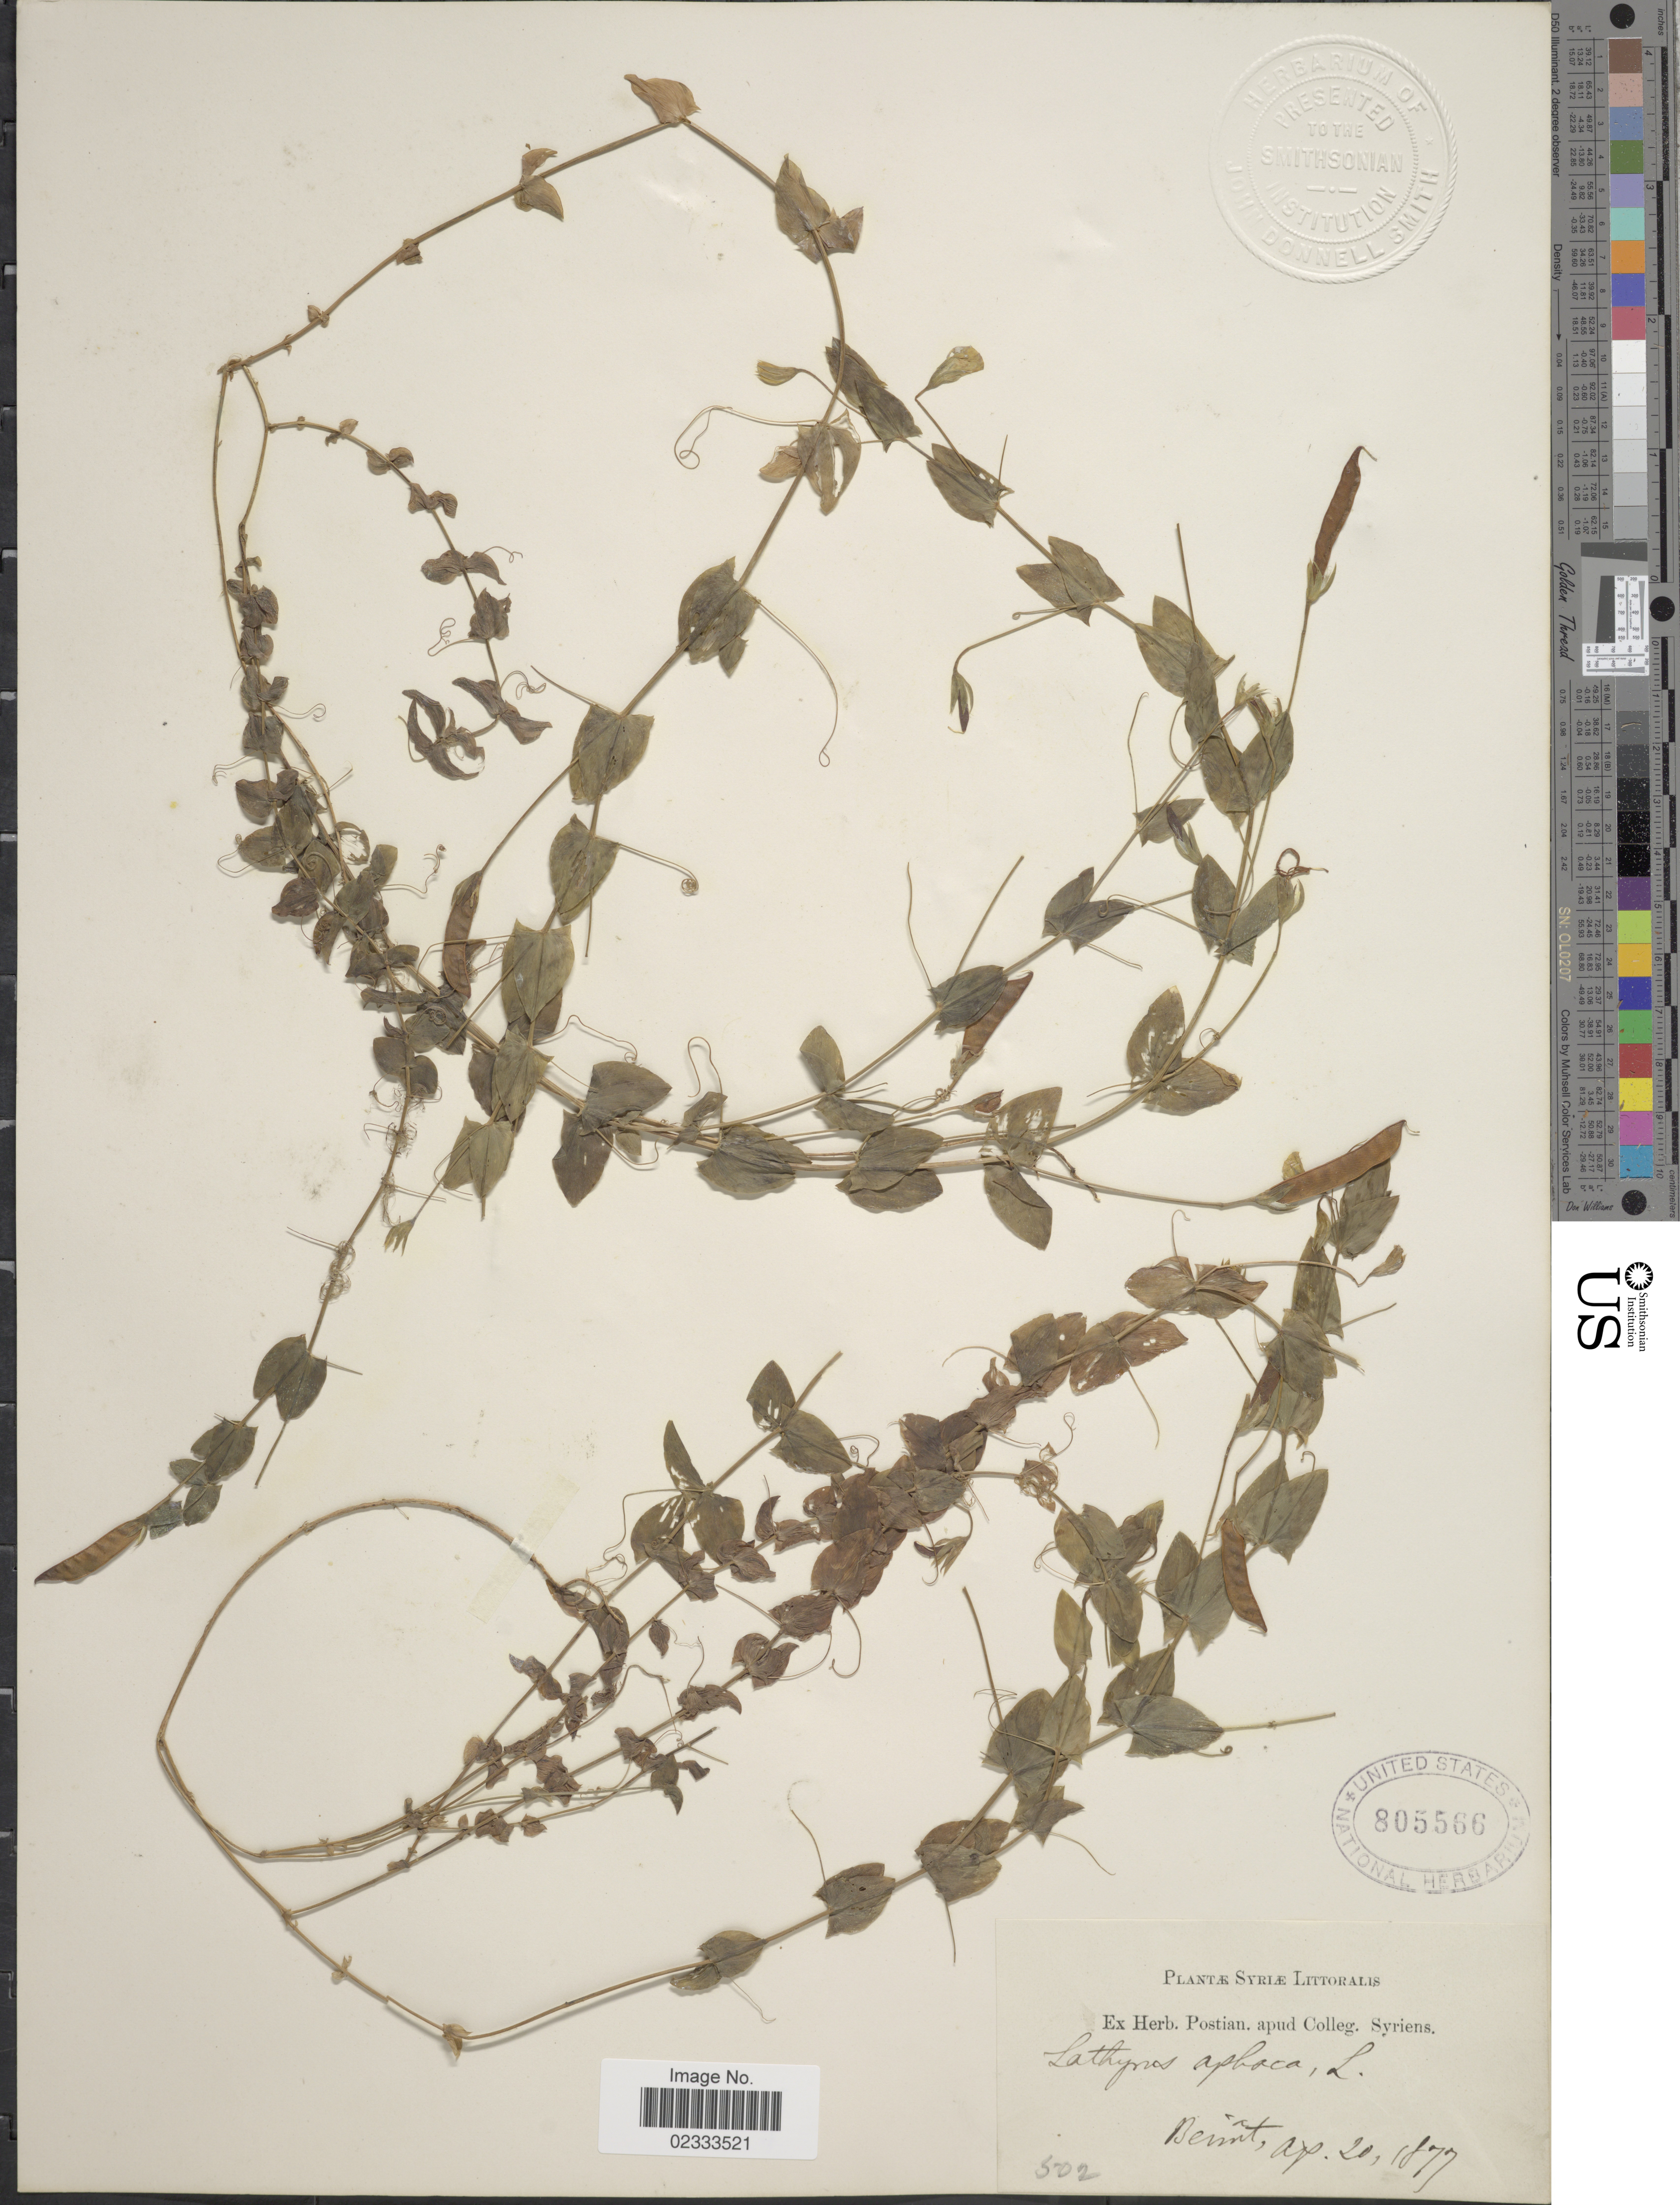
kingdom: Plantae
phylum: Tracheophyta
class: Magnoliopsida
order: Fabales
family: Fabaceae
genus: Lathyrus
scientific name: Lathyrus aphaca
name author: L.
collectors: ex herb. Postian. apud Colleg. Syriens. Protest. USE "Fannie P. A. Shepard" (10308853) AS PRIMARY COLLECTOR INSTEAD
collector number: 502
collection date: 1877-04-20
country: Syria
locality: Benit [interpreted]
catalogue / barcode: US 805566